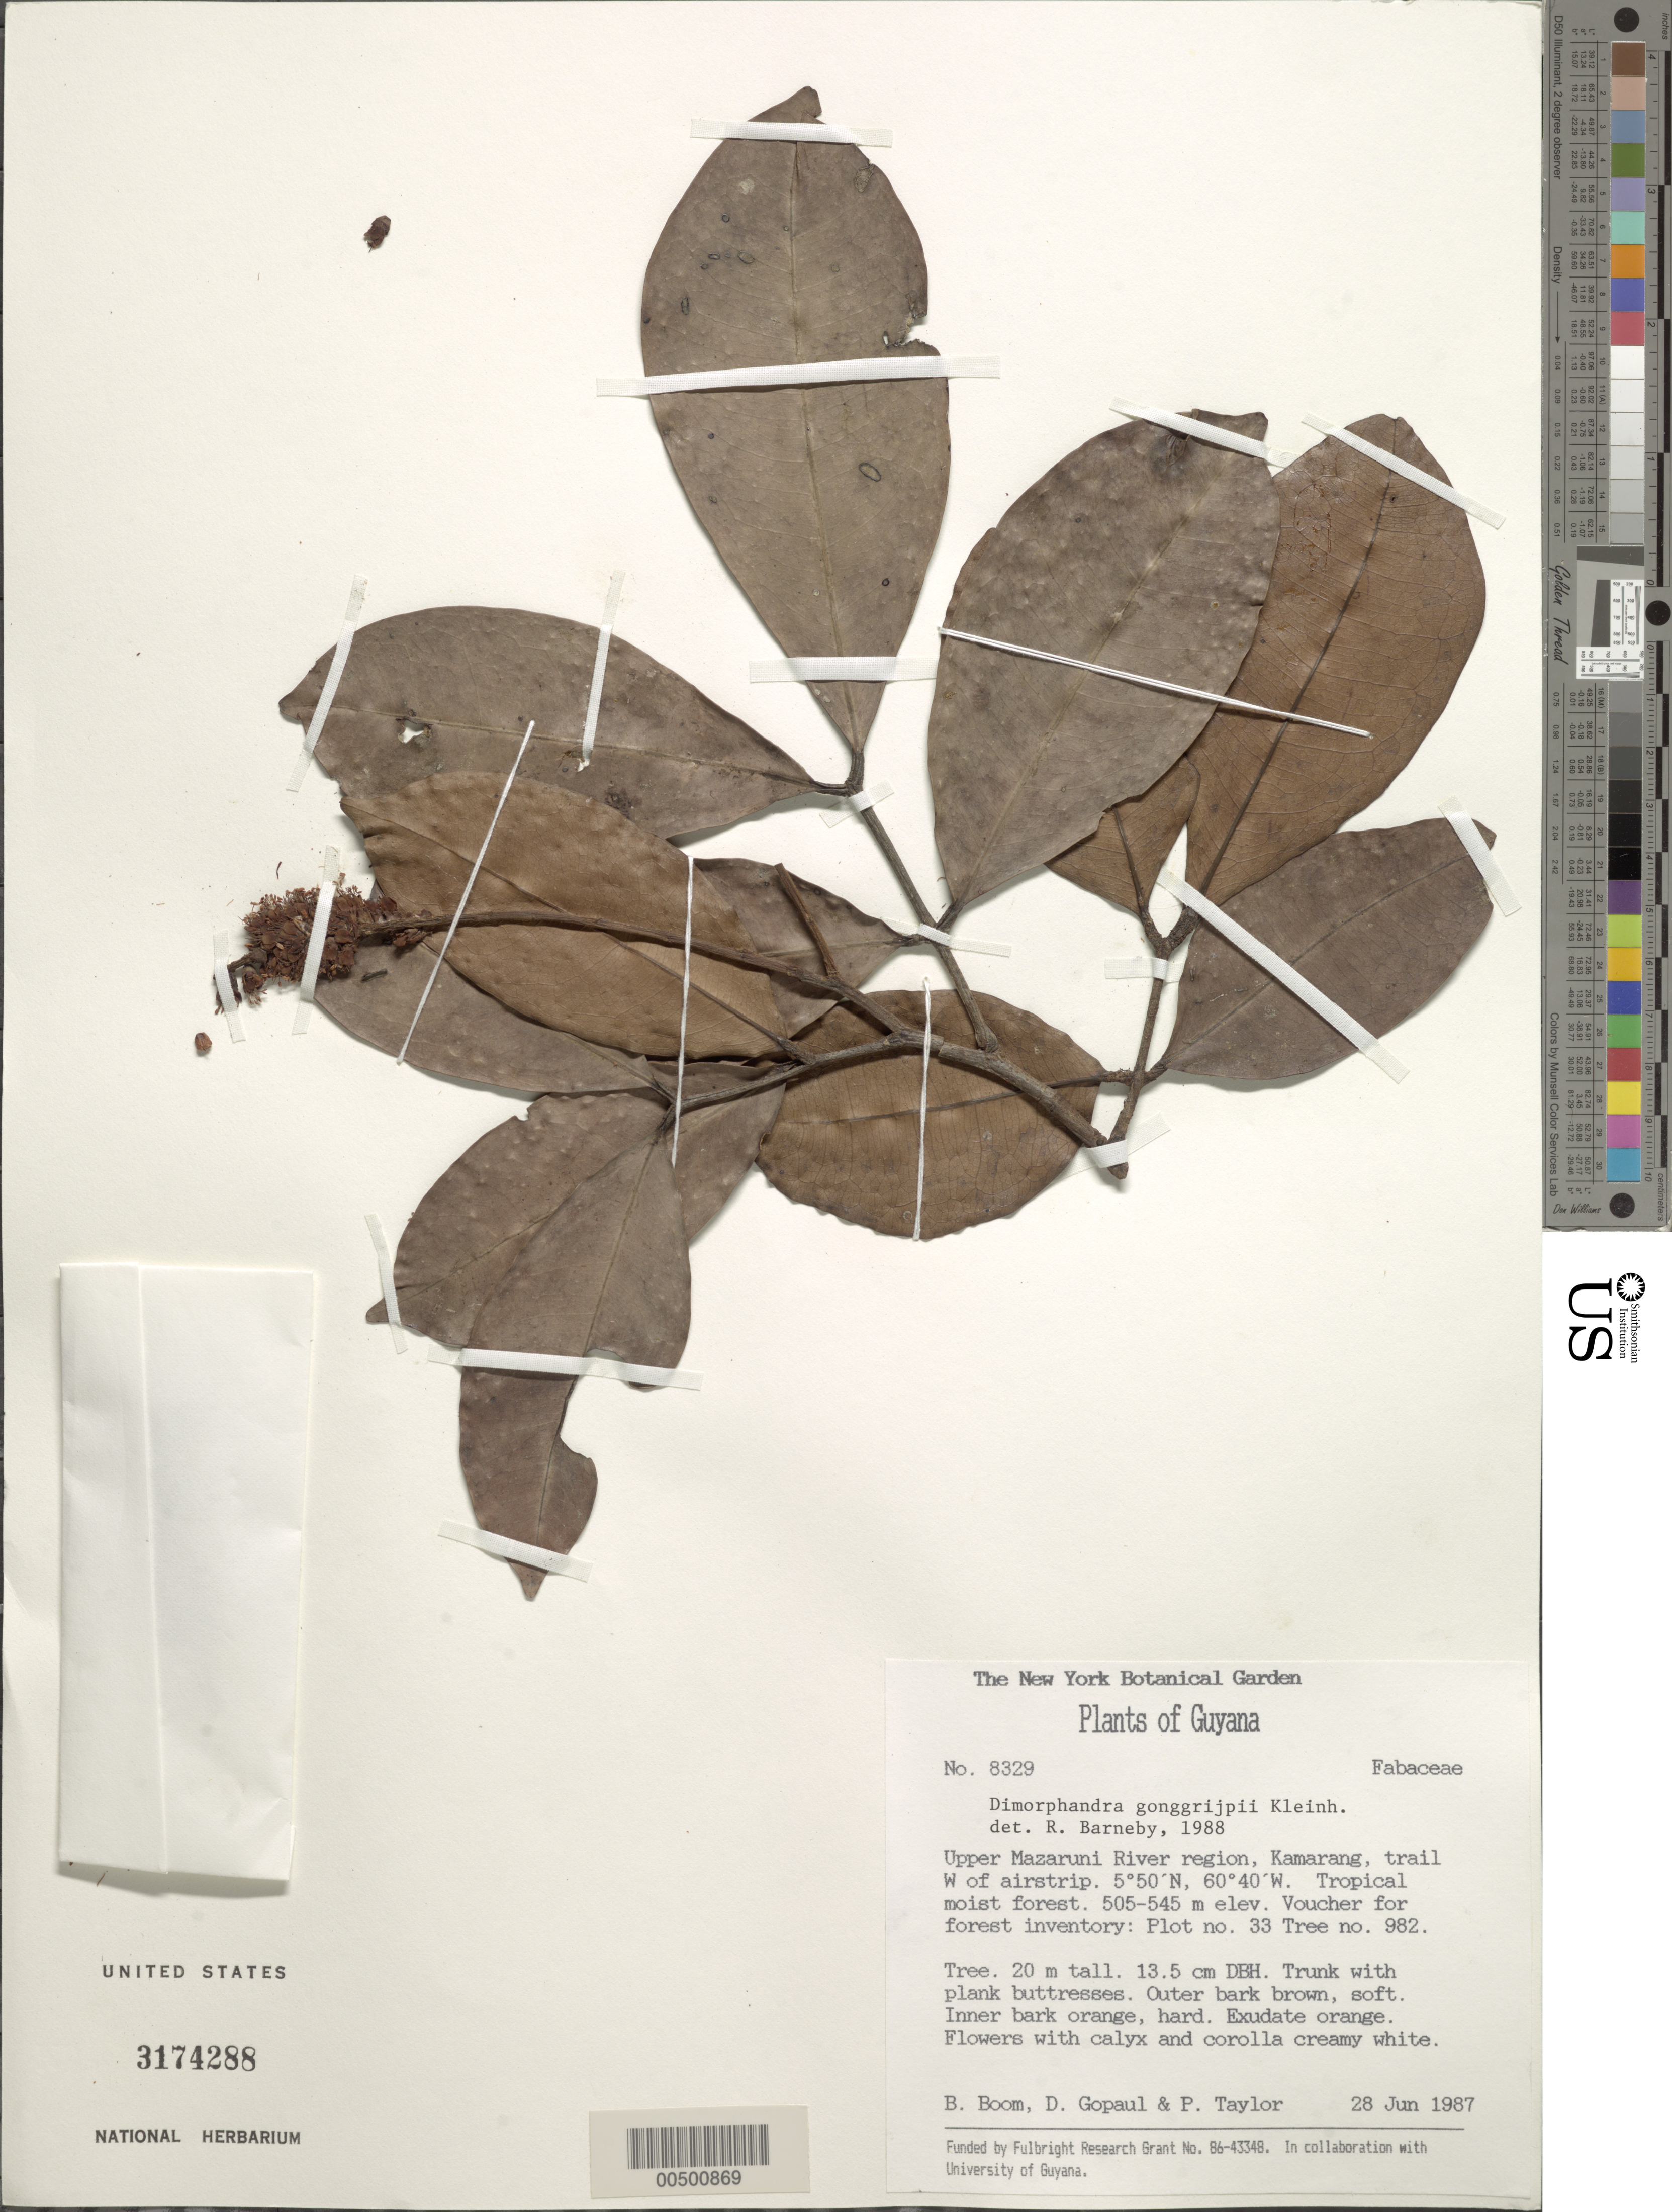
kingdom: Plantae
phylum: Tracheophyta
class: Magnoliopsida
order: Fabales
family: Fabaceae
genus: Mora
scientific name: Mora gonggrijpii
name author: (Kleinhoonte) Sandwith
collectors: B. M. Boom, D. Gopaul & P. G. Taylor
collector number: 8329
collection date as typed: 28 Jun 1987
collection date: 1987-06-28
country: French Guiana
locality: Upper mazaruni river region, kamarang, trail w of airstrip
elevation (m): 505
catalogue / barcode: US 3174288